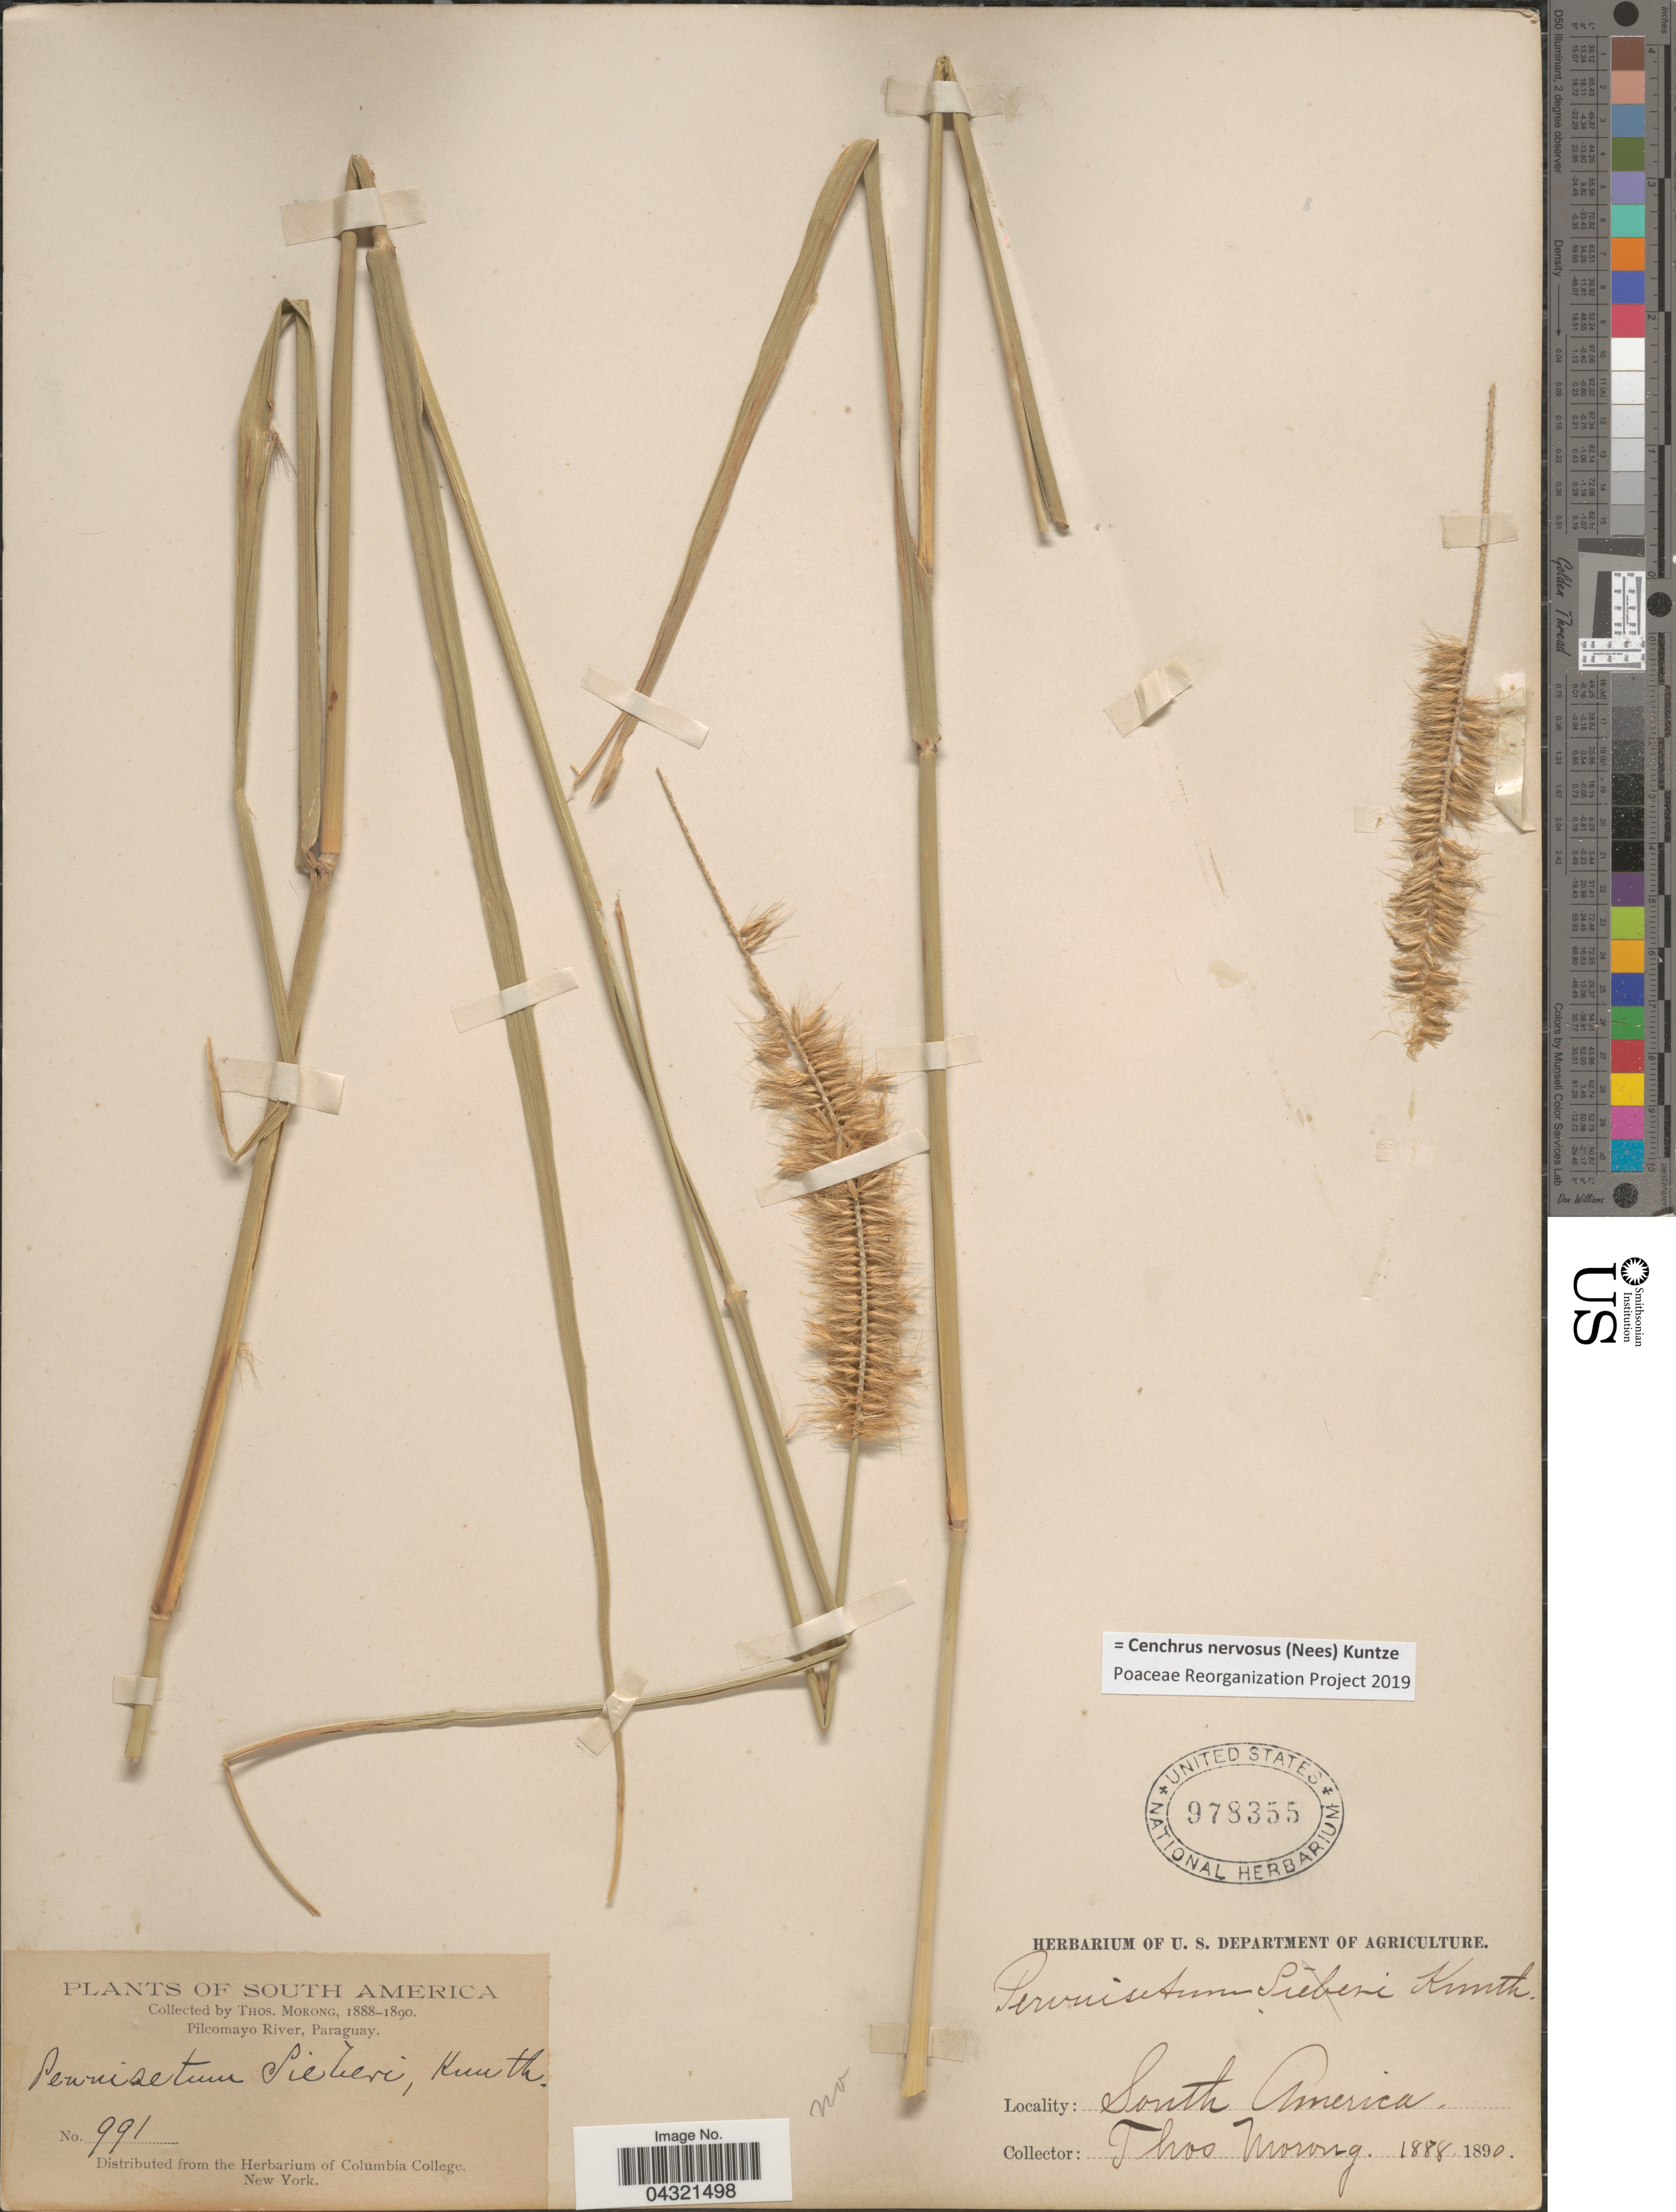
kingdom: Plantae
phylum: Tracheophyta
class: Liliopsida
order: Poales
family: Poaceae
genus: Cenchrus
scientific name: Cenchrus nervosus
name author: (Nees) Kuntze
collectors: ex herb. T. Morong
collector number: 991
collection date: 1888/1890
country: Paraguay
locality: Pilcomayo River.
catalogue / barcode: US 978355